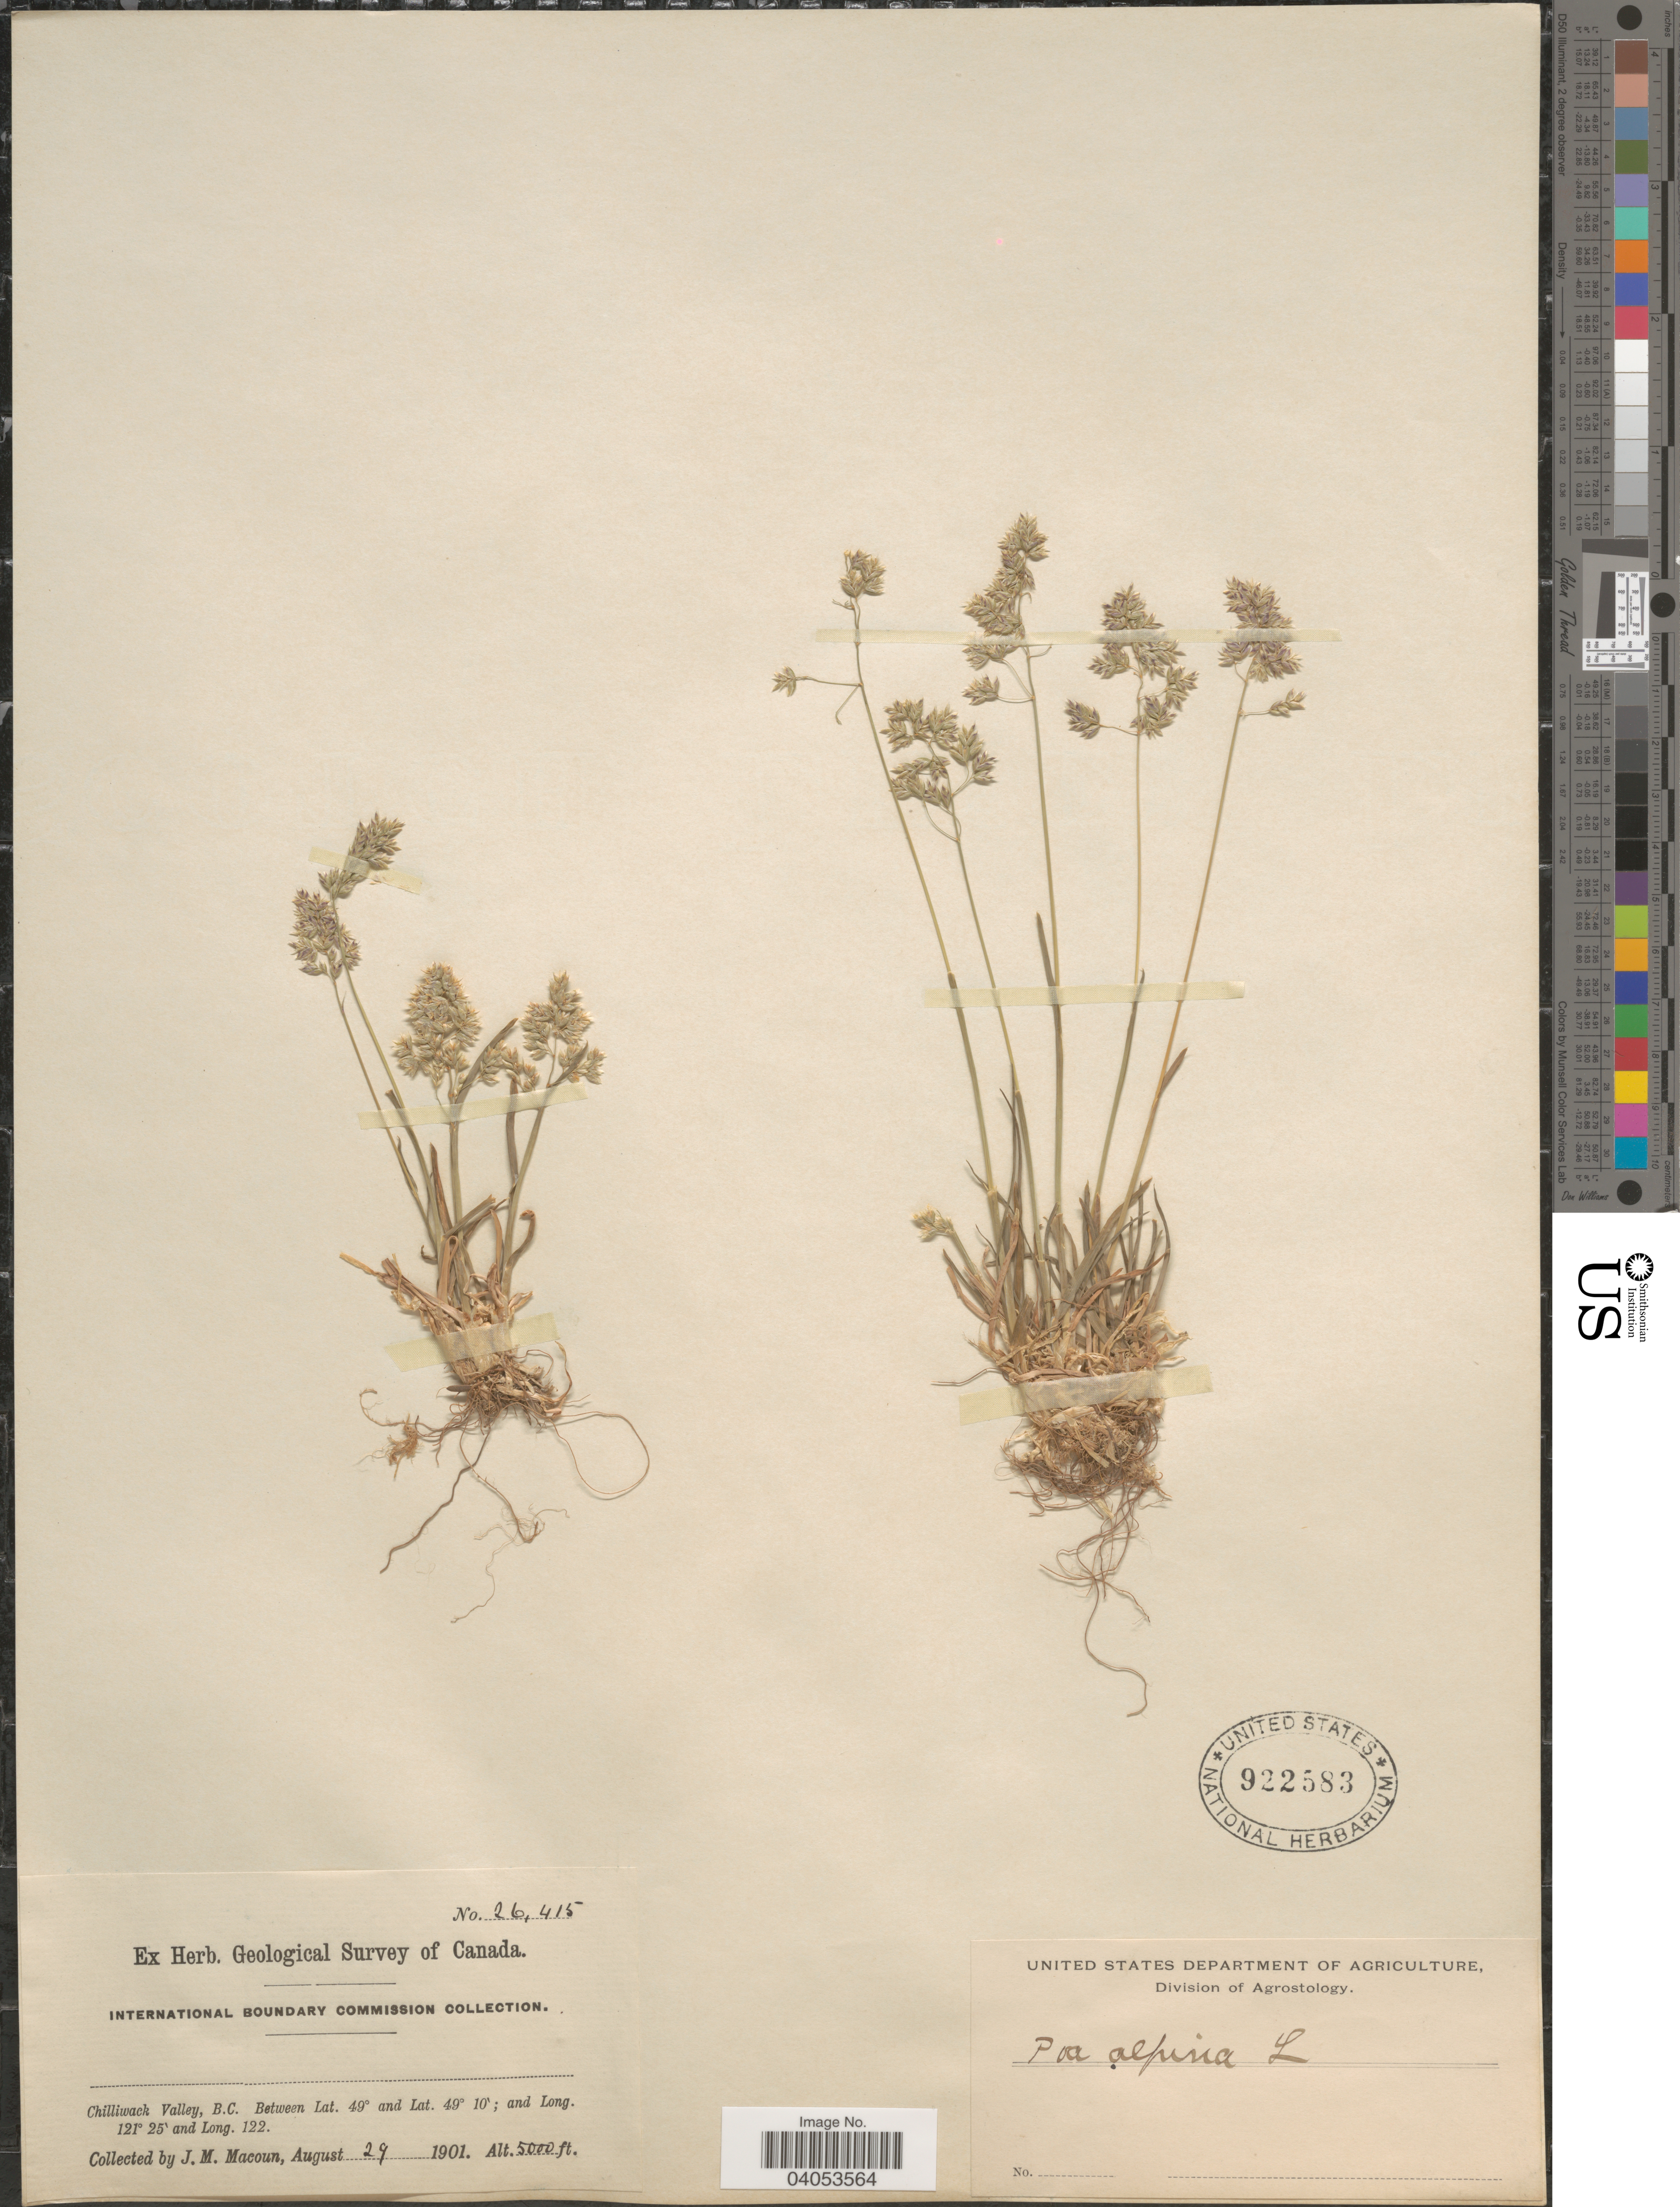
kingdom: Plantae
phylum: Tracheophyta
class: Liliopsida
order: Poales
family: Poaceae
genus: Poa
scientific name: Poa alpina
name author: L.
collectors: J. M. Macoun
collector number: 26415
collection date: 1901-08-29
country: Canada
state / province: British Columbia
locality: Chilliwack Valley.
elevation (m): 1524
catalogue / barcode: US 922583